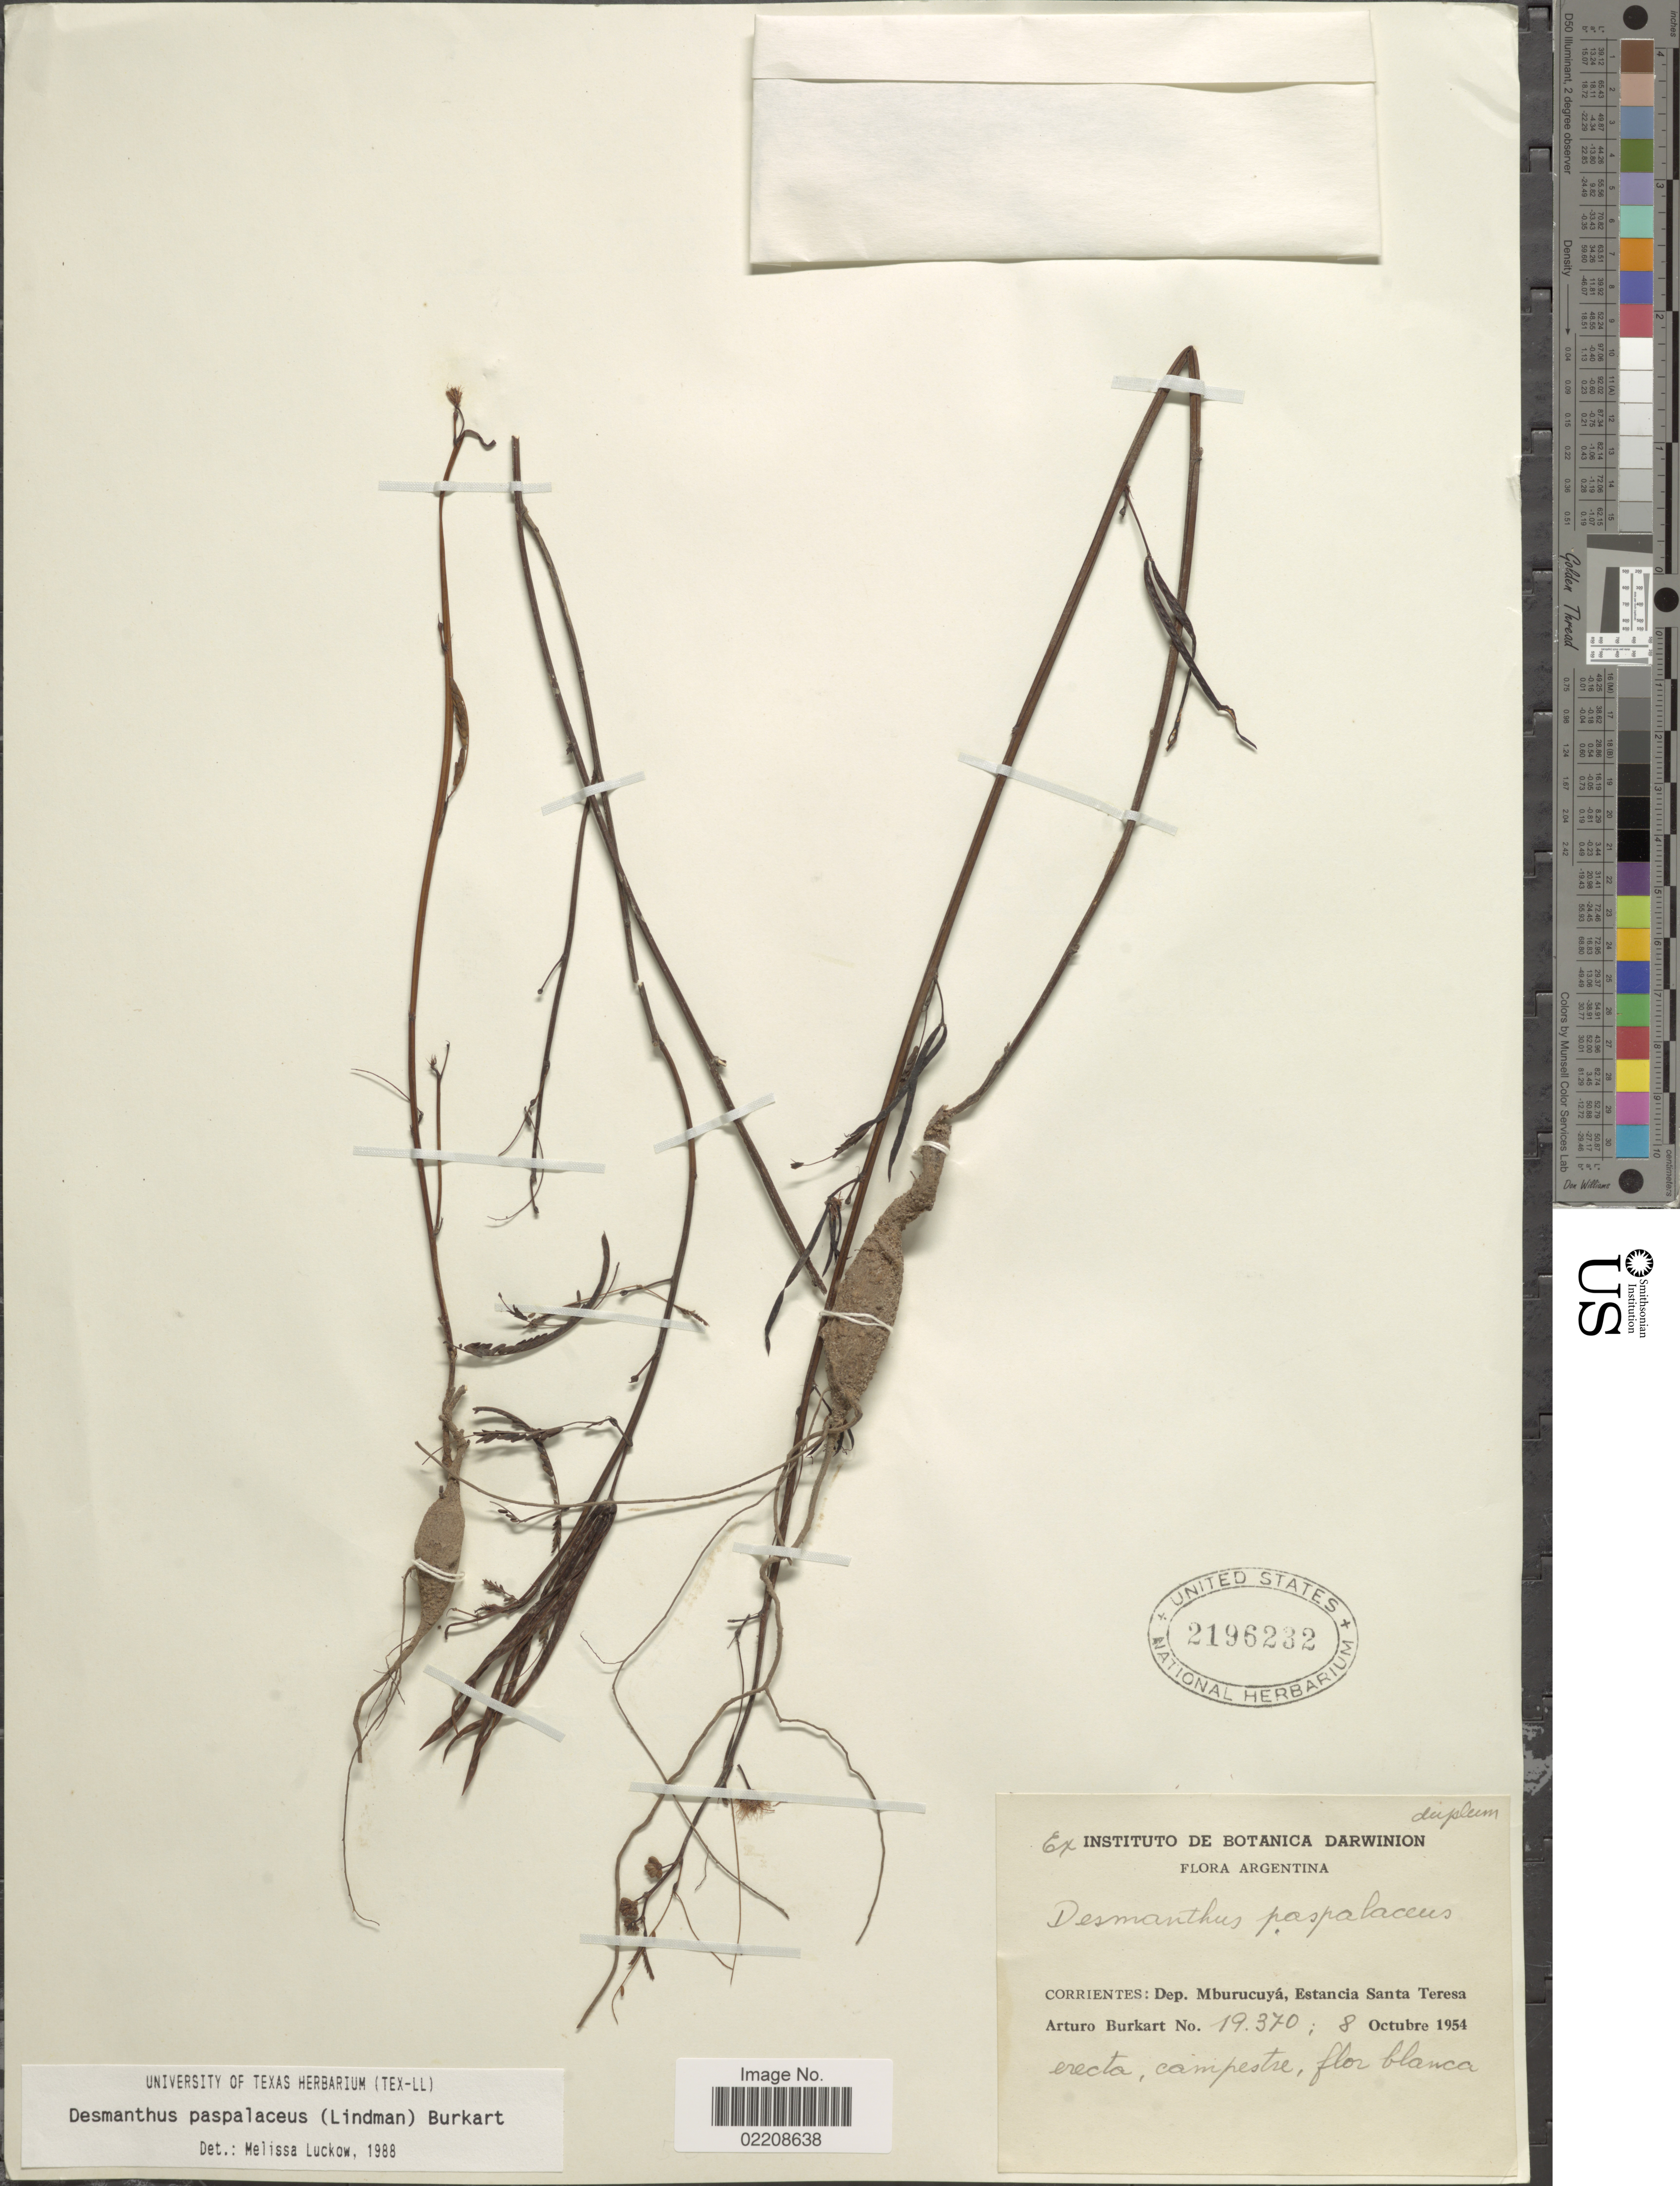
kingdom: Plantae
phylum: Tracheophyta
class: Magnoliopsida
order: Fabales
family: Fabaceae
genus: Desmanthus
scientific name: Desmanthus paspalaceus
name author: (Lindm.) Burkart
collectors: A. E. Burkart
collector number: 19370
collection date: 1954-10-08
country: Argentina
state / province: Corrientes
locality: Corrientes: Dep. Mburucuyá, Estancia Santa Teresa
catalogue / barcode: US 2196232